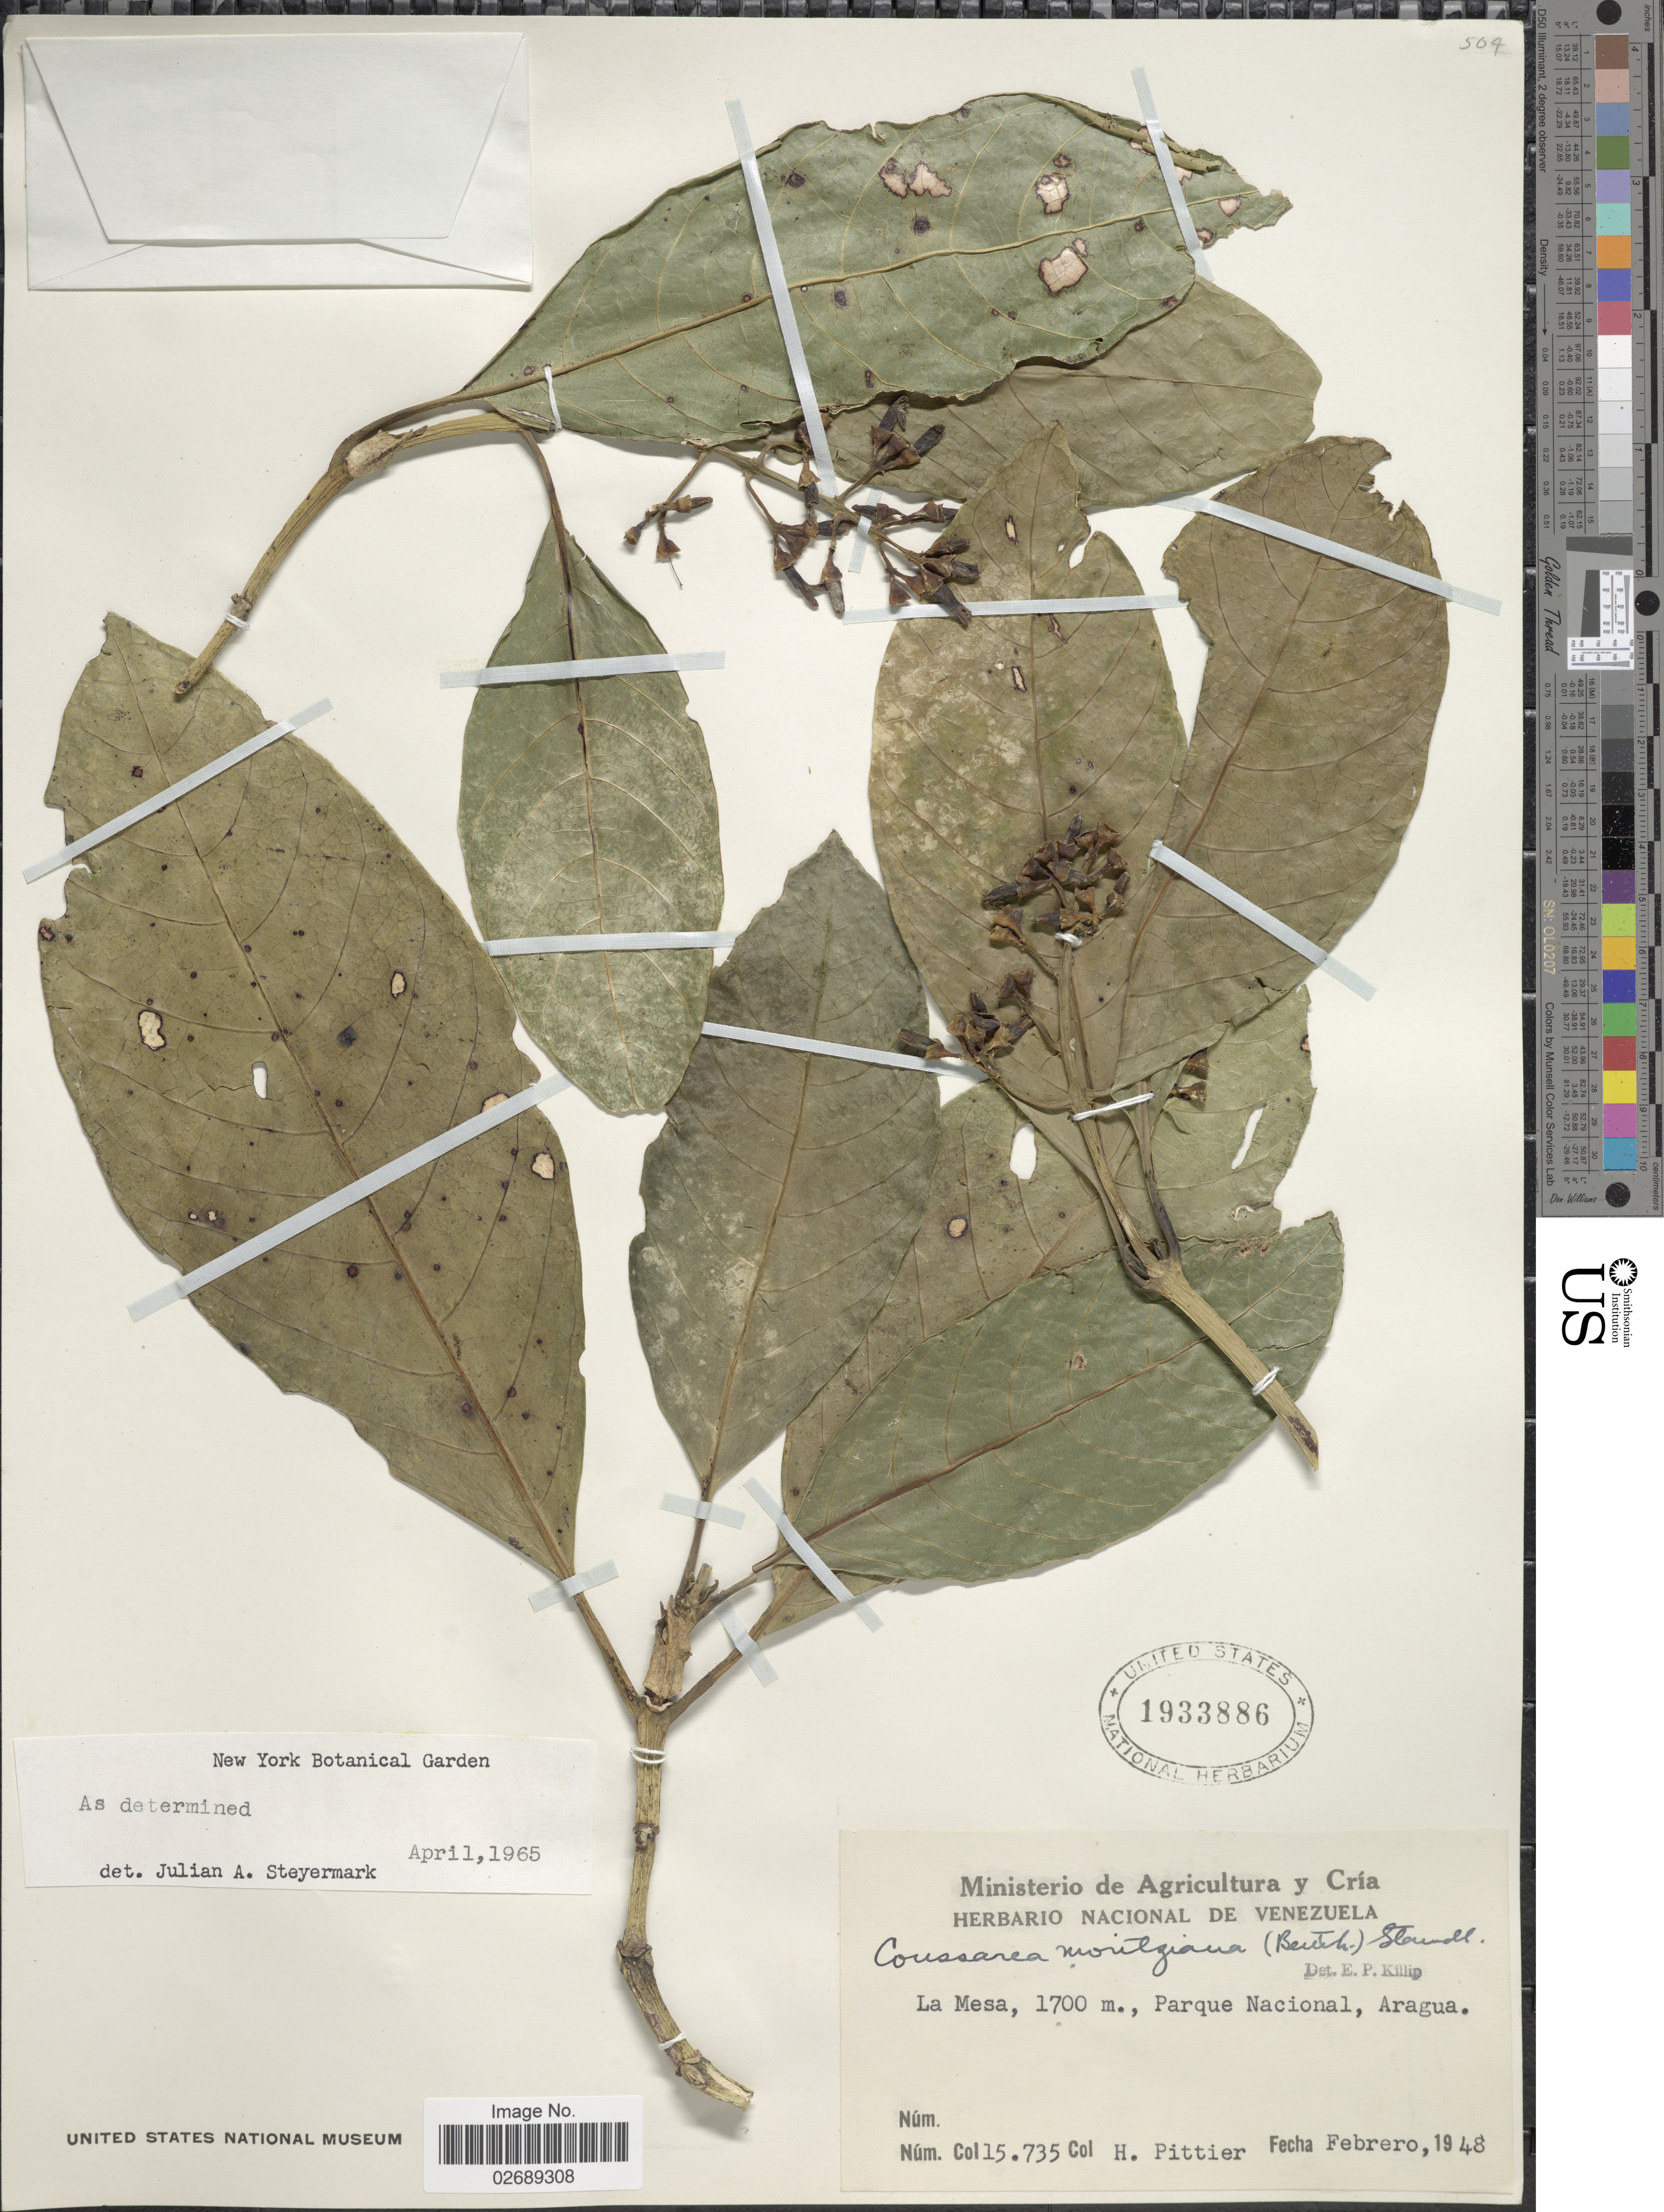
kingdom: Plantae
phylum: Tracheophyta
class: Magnoliopsida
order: Gentianales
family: Rubiaceae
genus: Coussarea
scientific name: Coussarea moritziana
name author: (Benth.) Standl.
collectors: H. F. Pittier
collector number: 15735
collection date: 1948-02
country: Venezuela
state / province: Aragua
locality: La Mesa, Parque Nacional, Aragua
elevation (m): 1700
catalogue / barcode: US 1933886